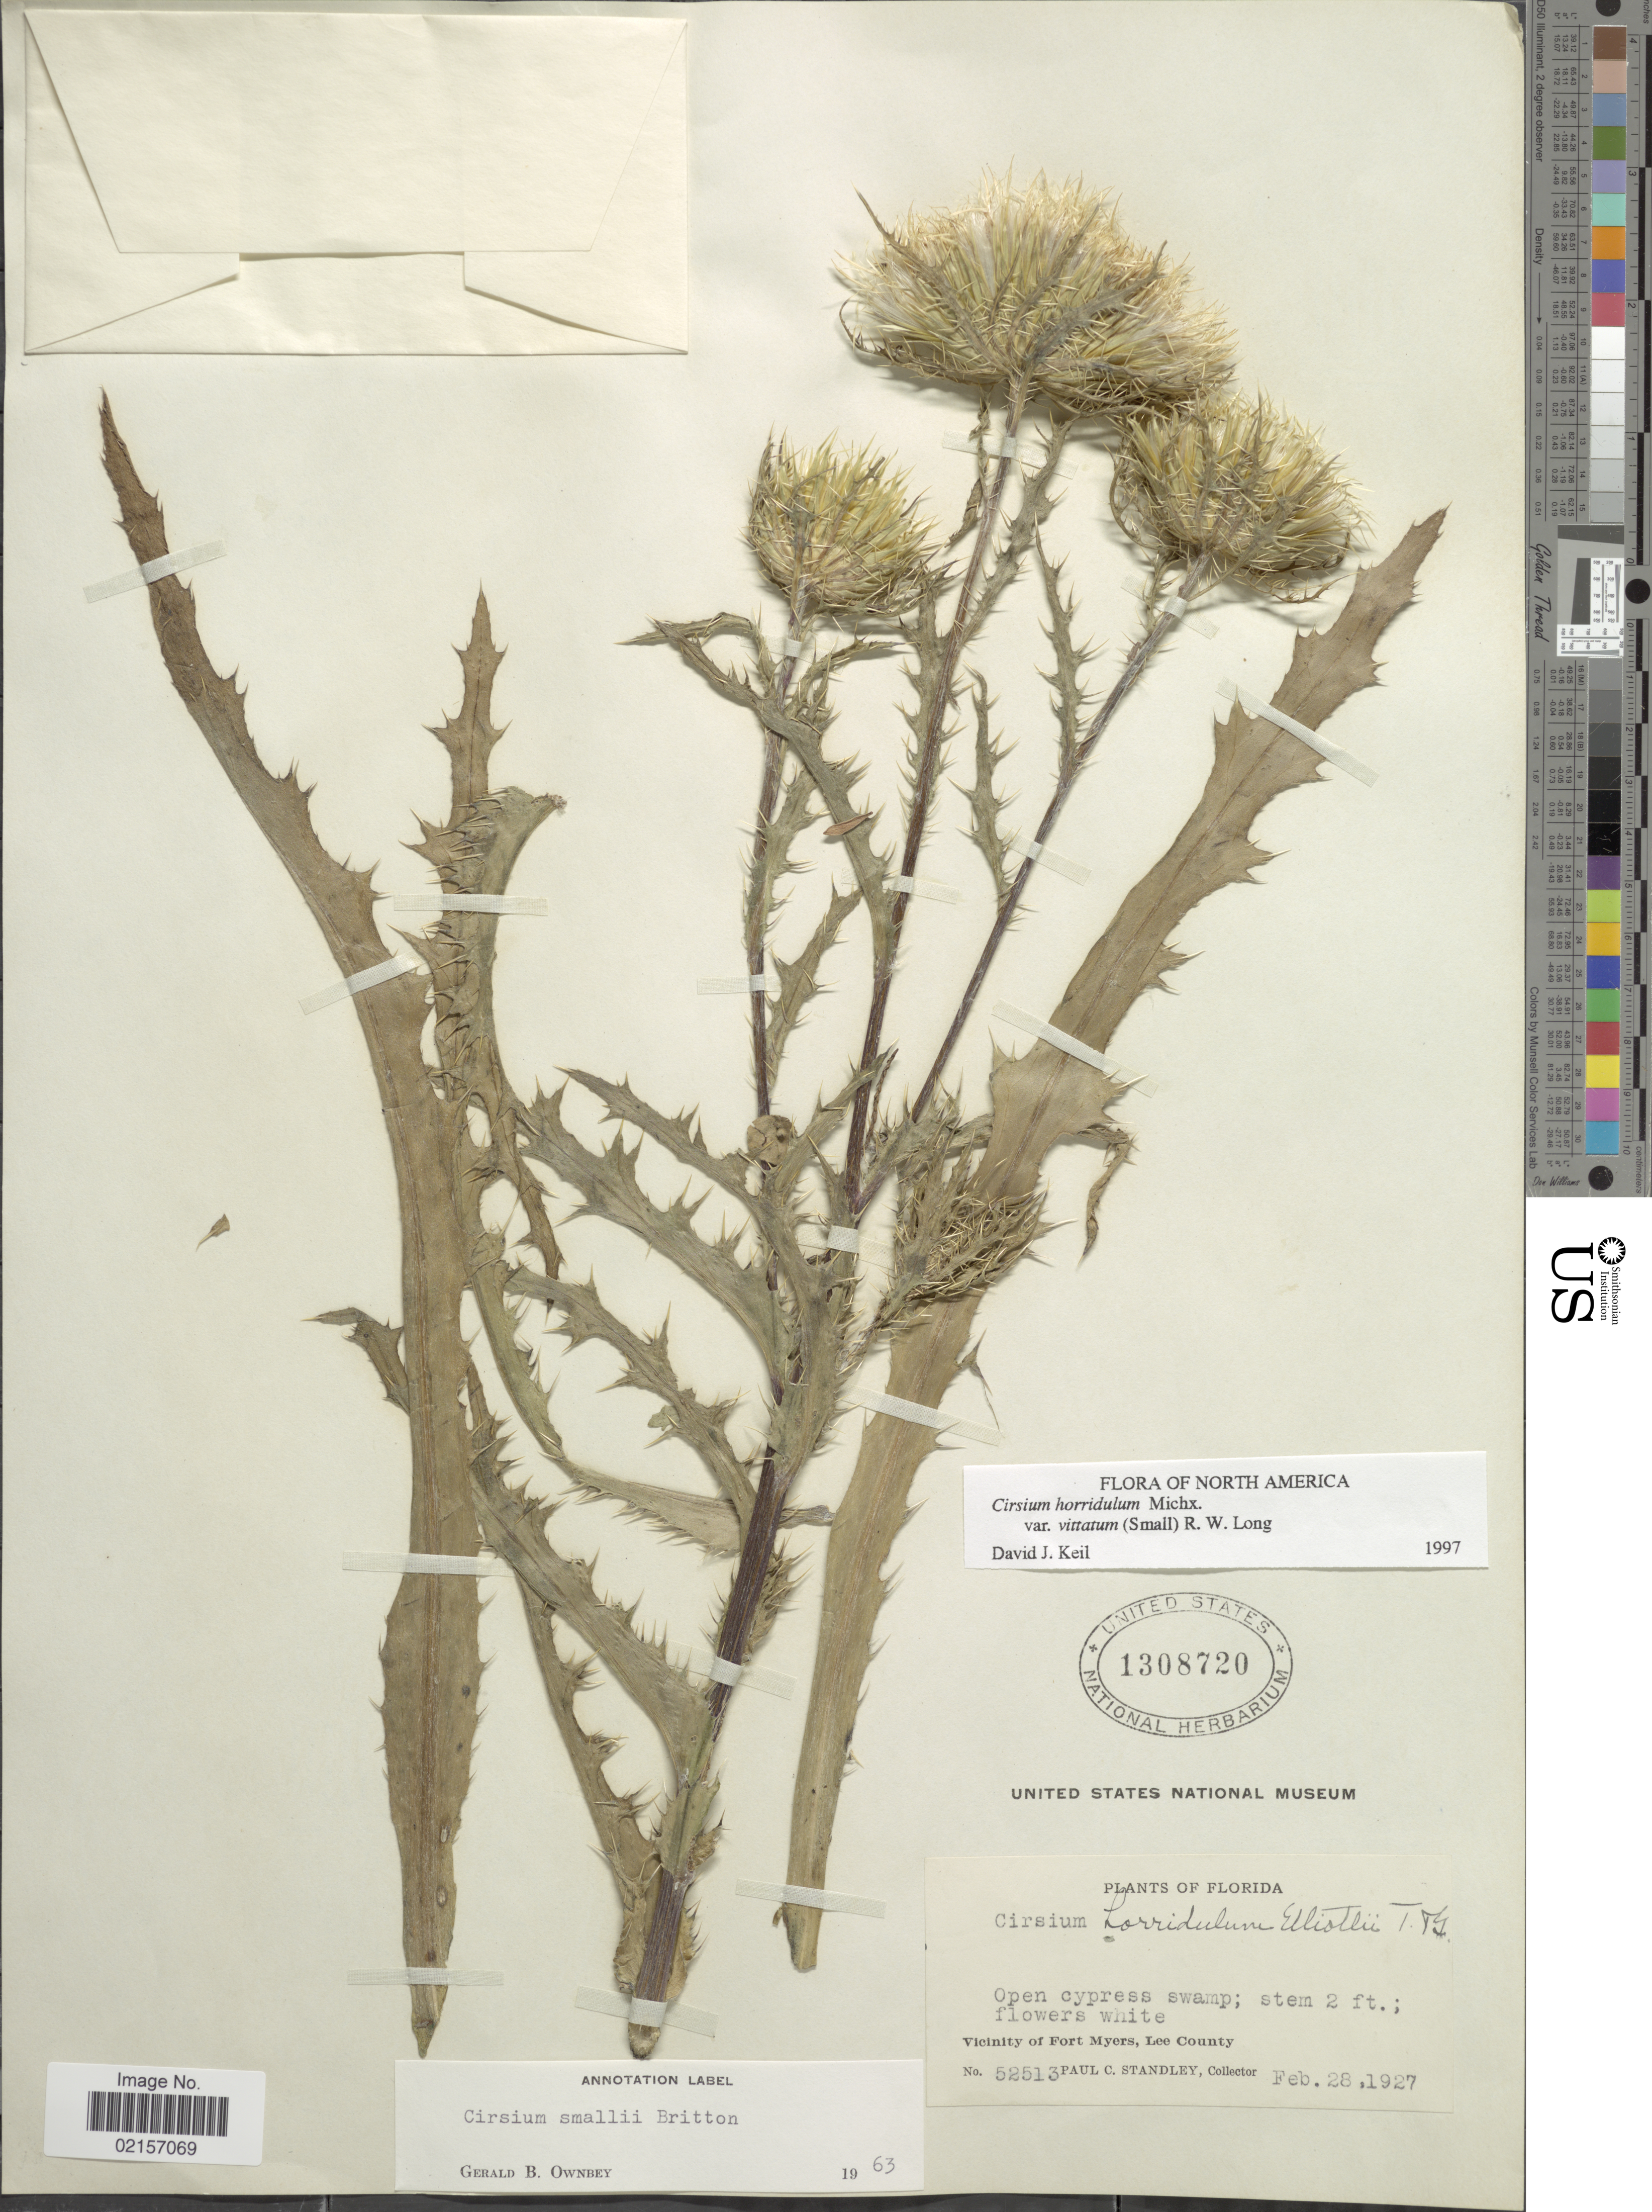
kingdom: Plantae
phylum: Tracheophyta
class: Magnoliopsida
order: Asterales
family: Asteraceae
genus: Cirsium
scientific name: Cirsium horridulum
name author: Michx.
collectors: P. C. Standley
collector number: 52513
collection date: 1927-02-28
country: United States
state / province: Florida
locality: Open cypress swamp, vicinity of fort Myers, Lee County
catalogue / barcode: US 1308720